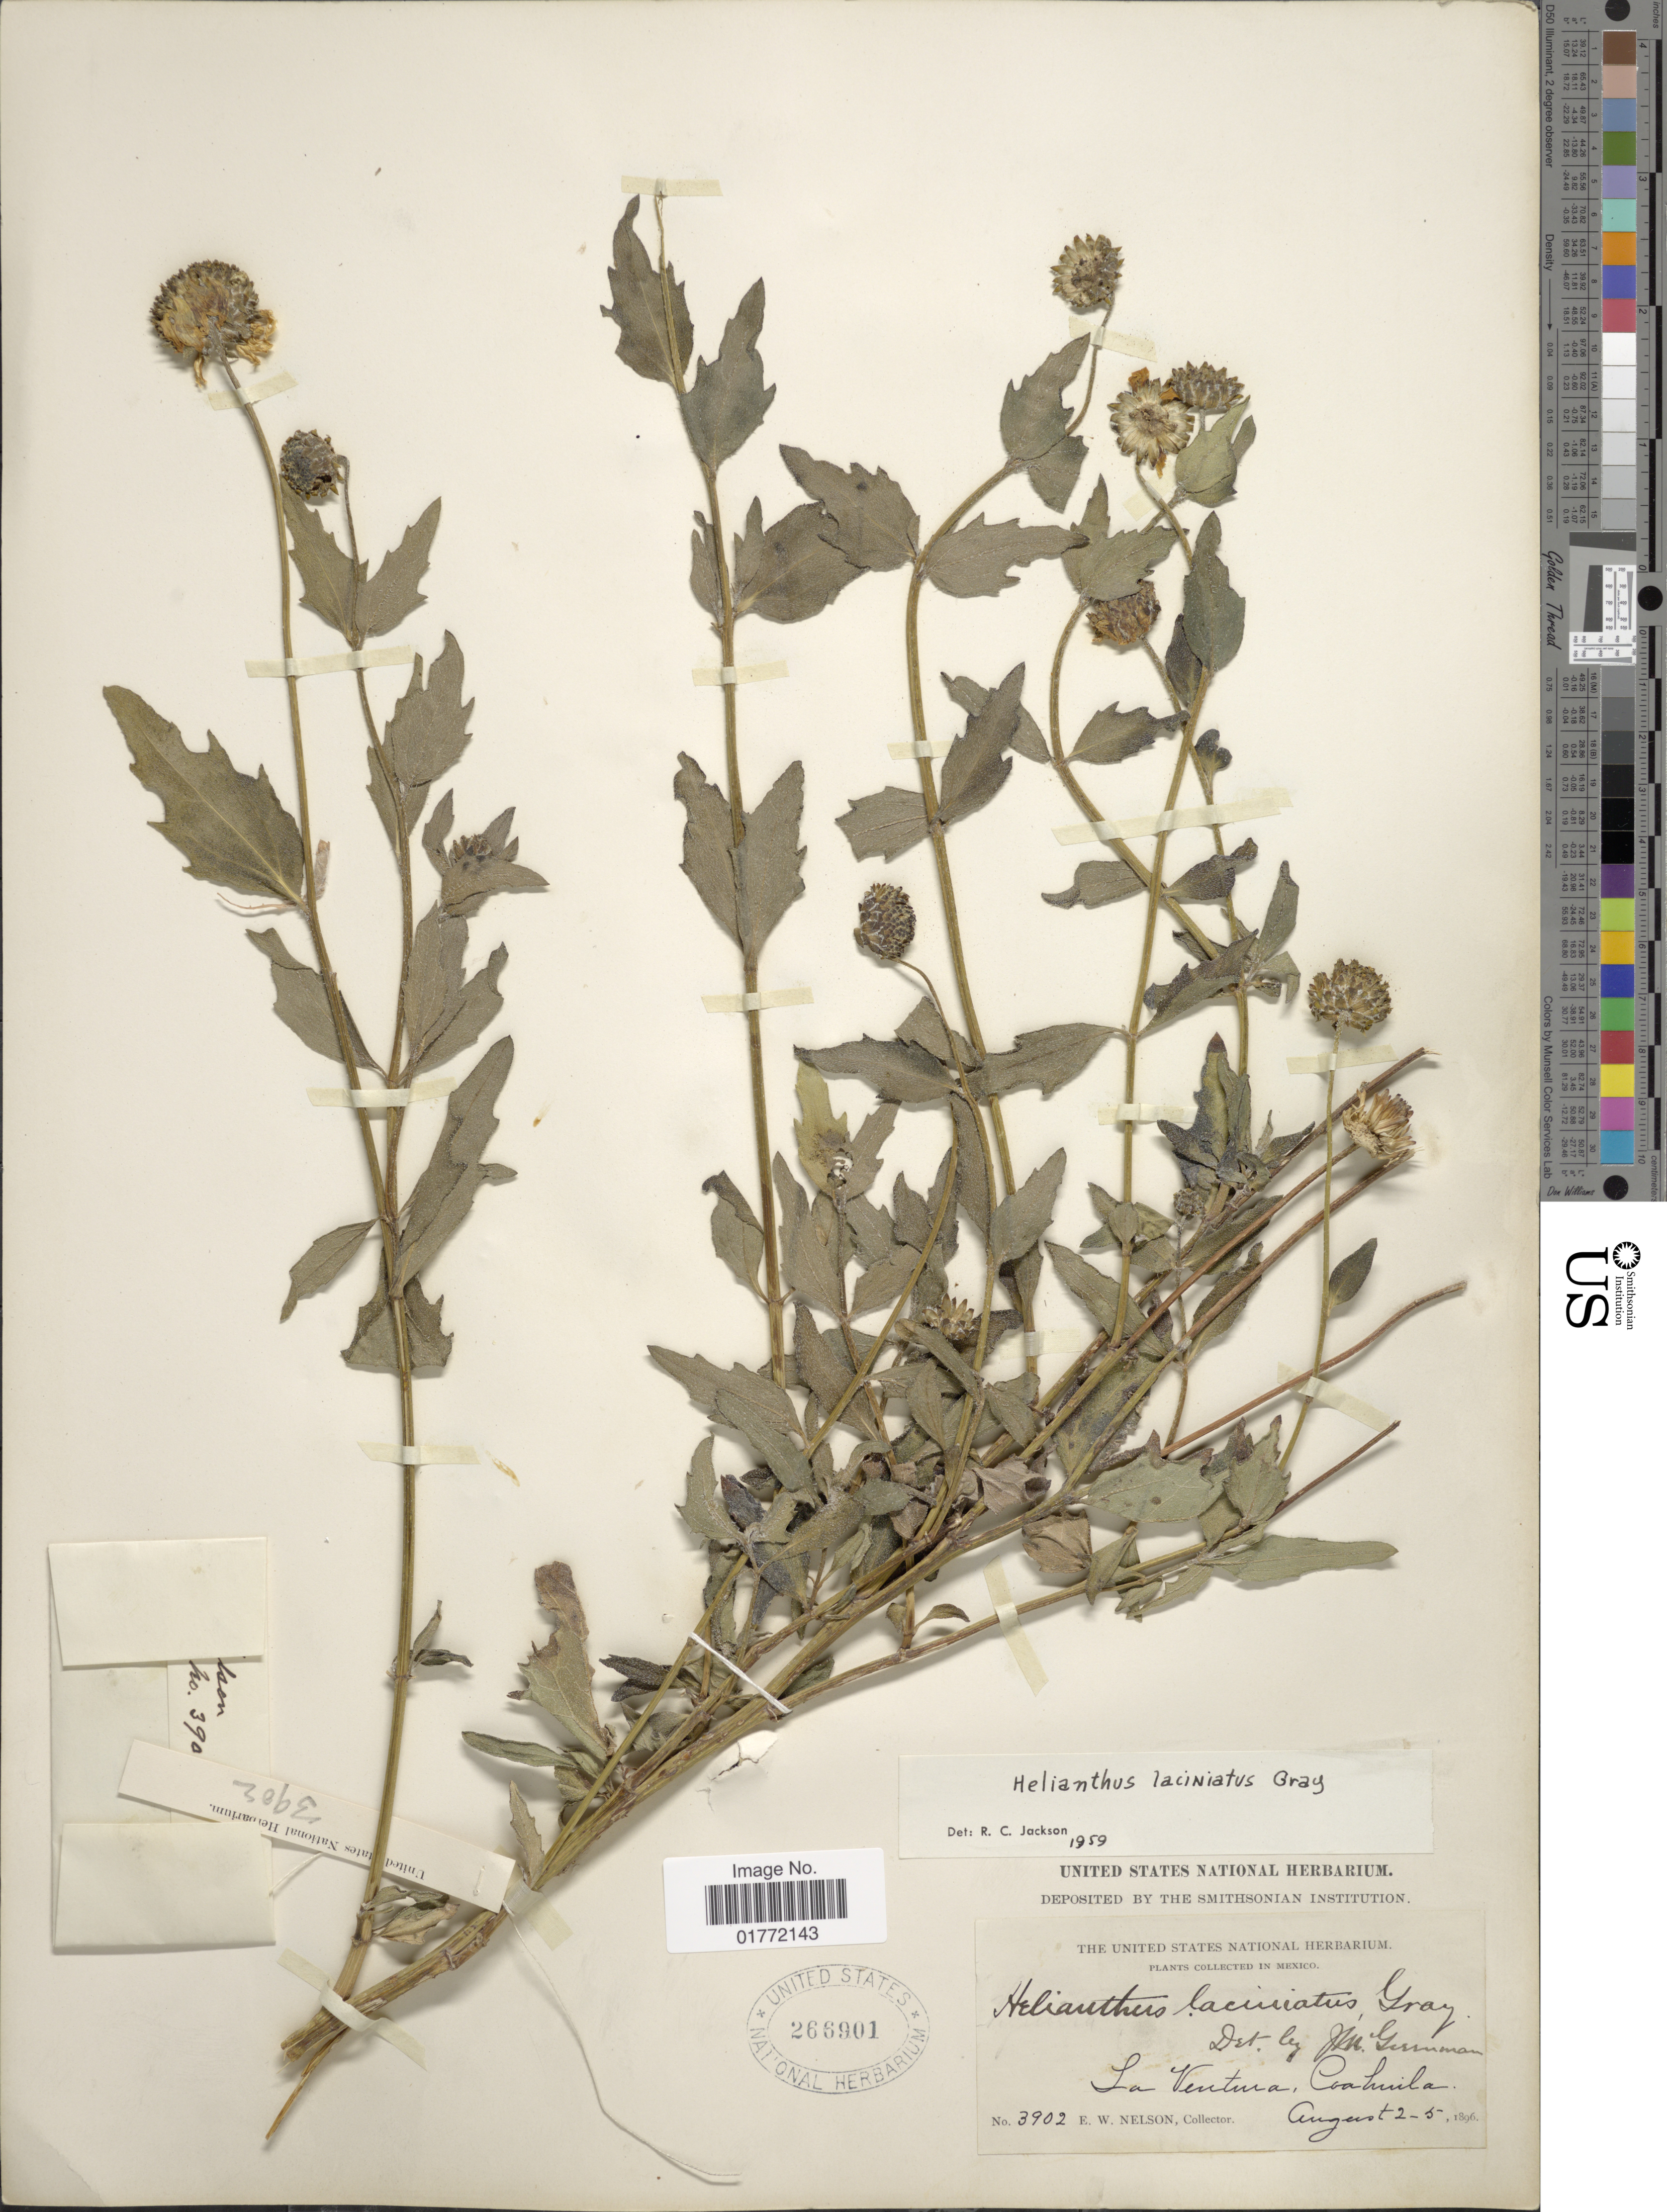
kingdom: Plantae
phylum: Tracheophyta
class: Magnoliopsida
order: Asterales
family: Asteraceae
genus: Helianthus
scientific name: Helianthus laciniatus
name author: A. Gray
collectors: E. W. Nelson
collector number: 3902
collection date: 1896-08-02/1896-08-05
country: Mexico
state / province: Coahuila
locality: La Ventura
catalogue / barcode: US 266901